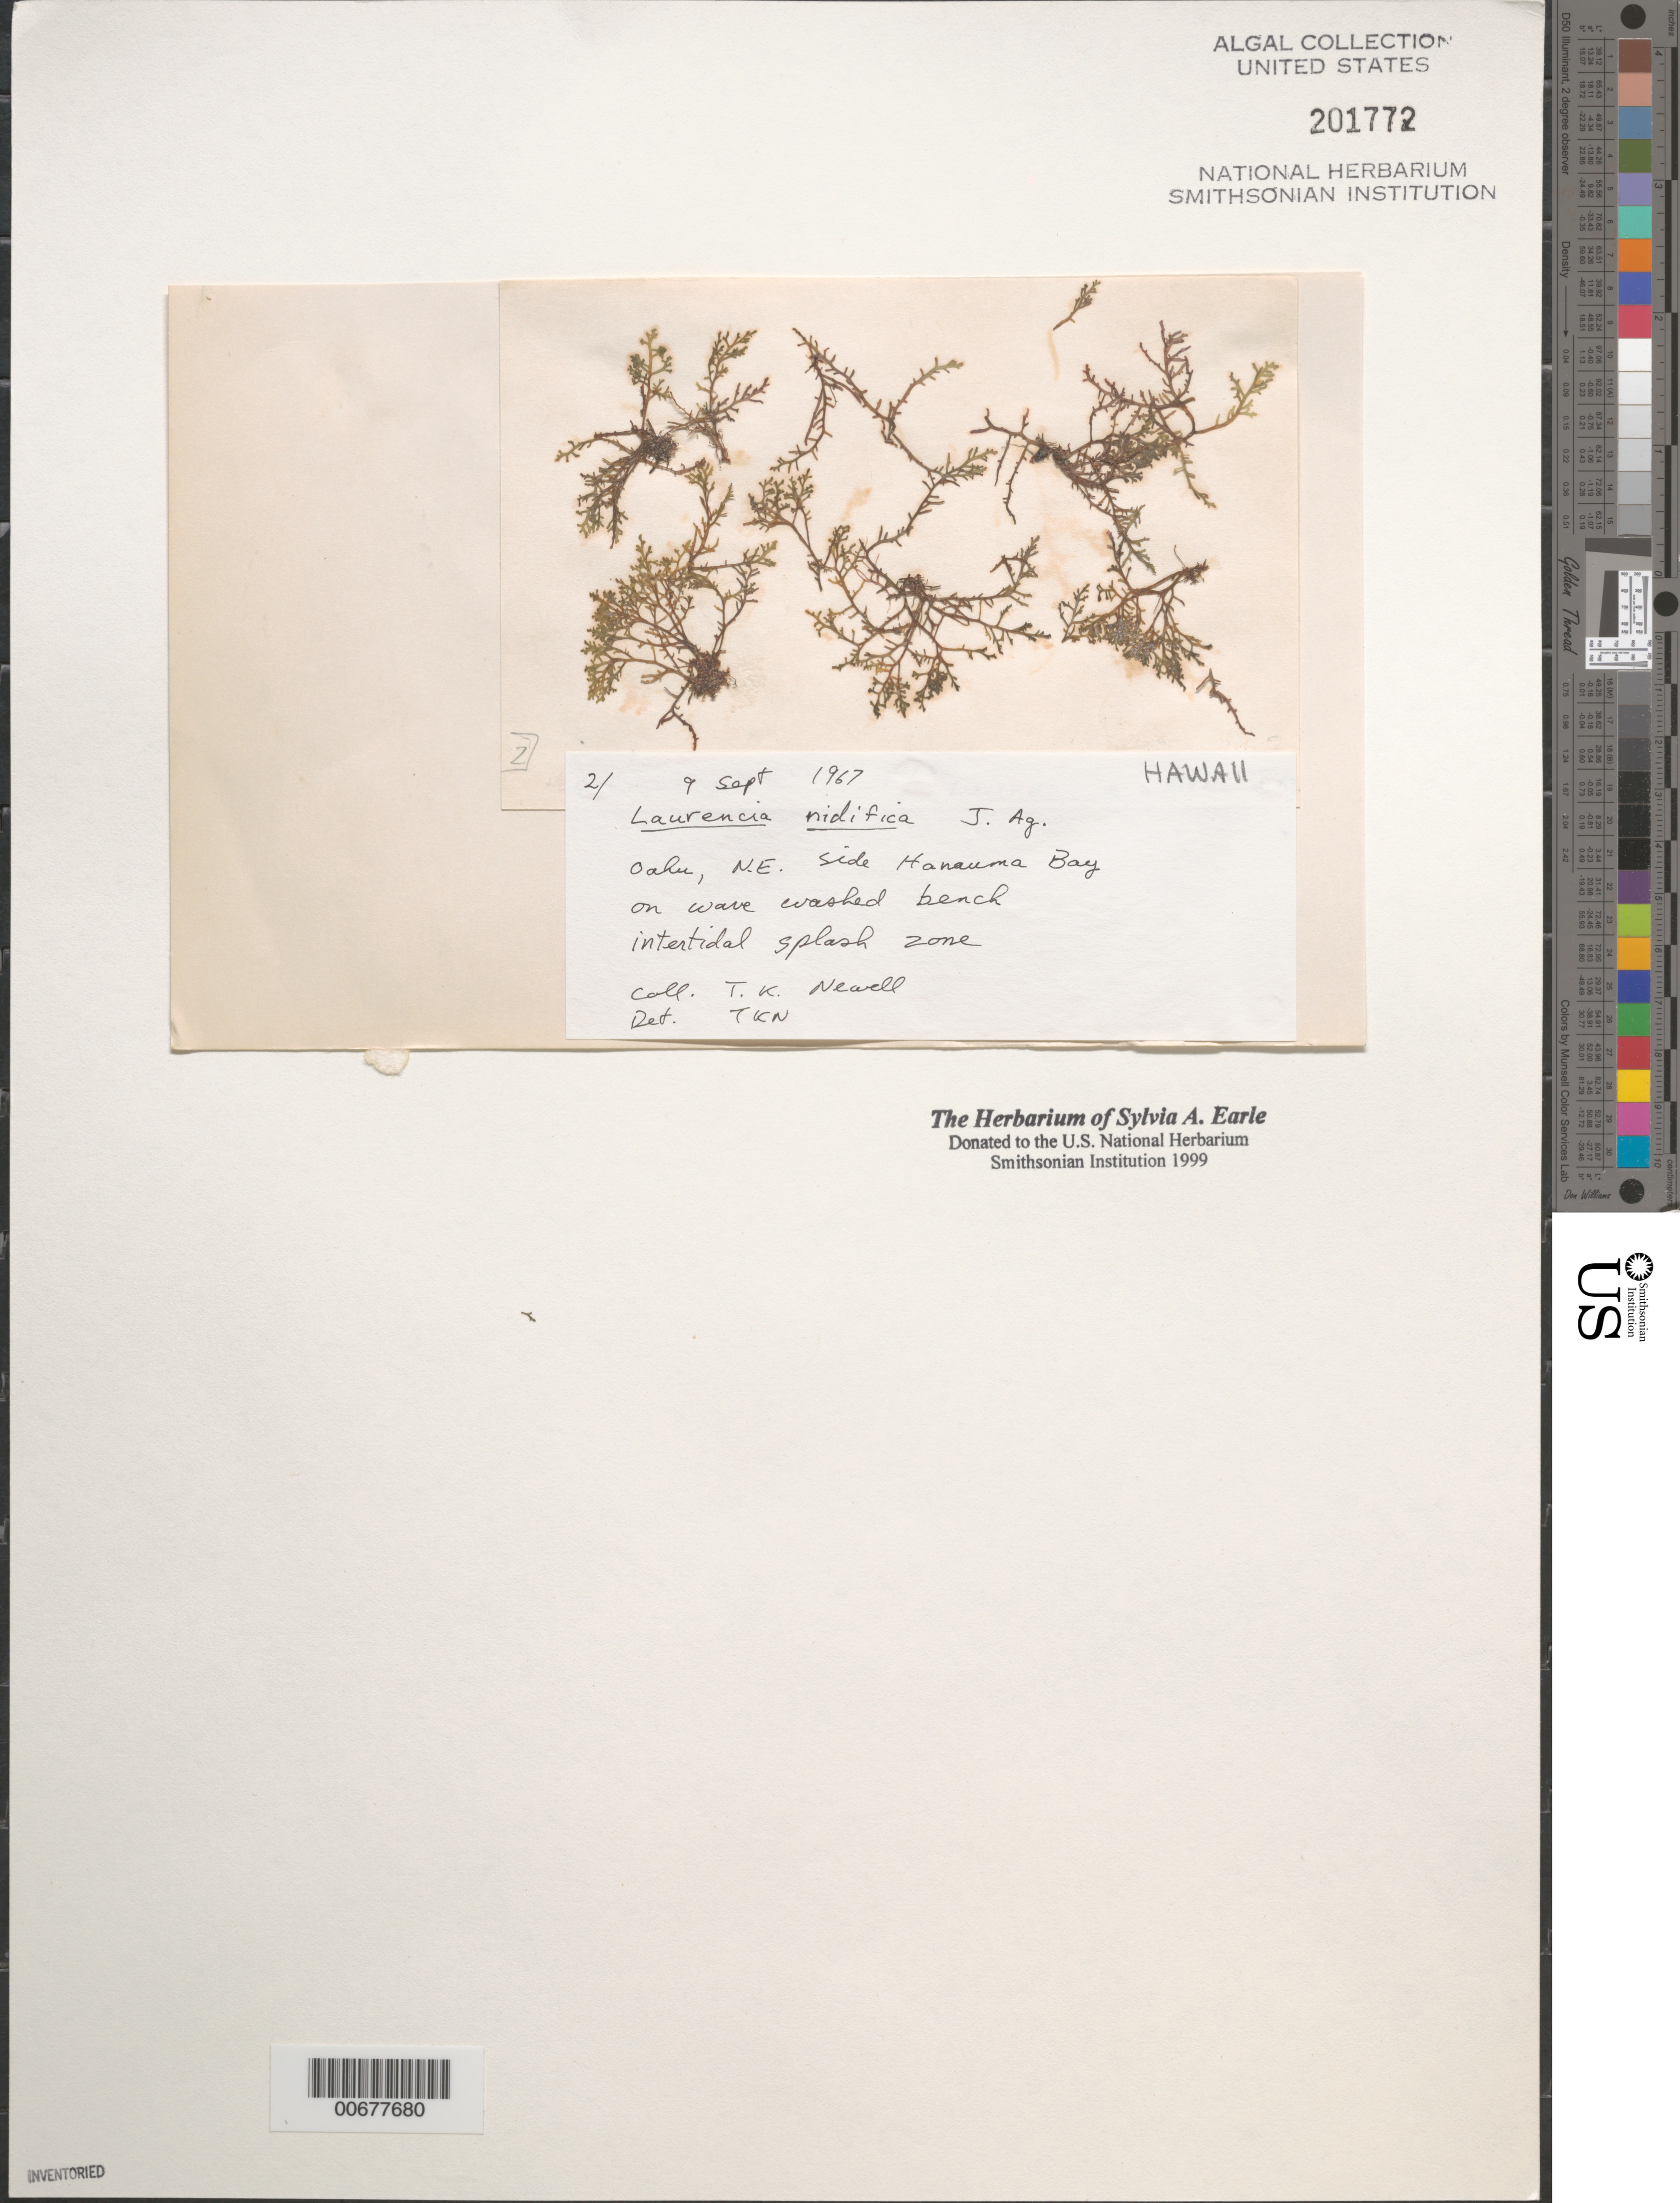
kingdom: Plantae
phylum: Rhodophyta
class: Florideophyceae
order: Ceramiales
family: Rhodomelaceae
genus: Laurencia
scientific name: Laurencia sp.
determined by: Newell, Thomas K.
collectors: T. K. Newell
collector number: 2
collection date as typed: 09 Sep 1967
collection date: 1967-09-09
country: United States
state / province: Hawaii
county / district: Honolulu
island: Oahu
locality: Hanauma Bay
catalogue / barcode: US 201772